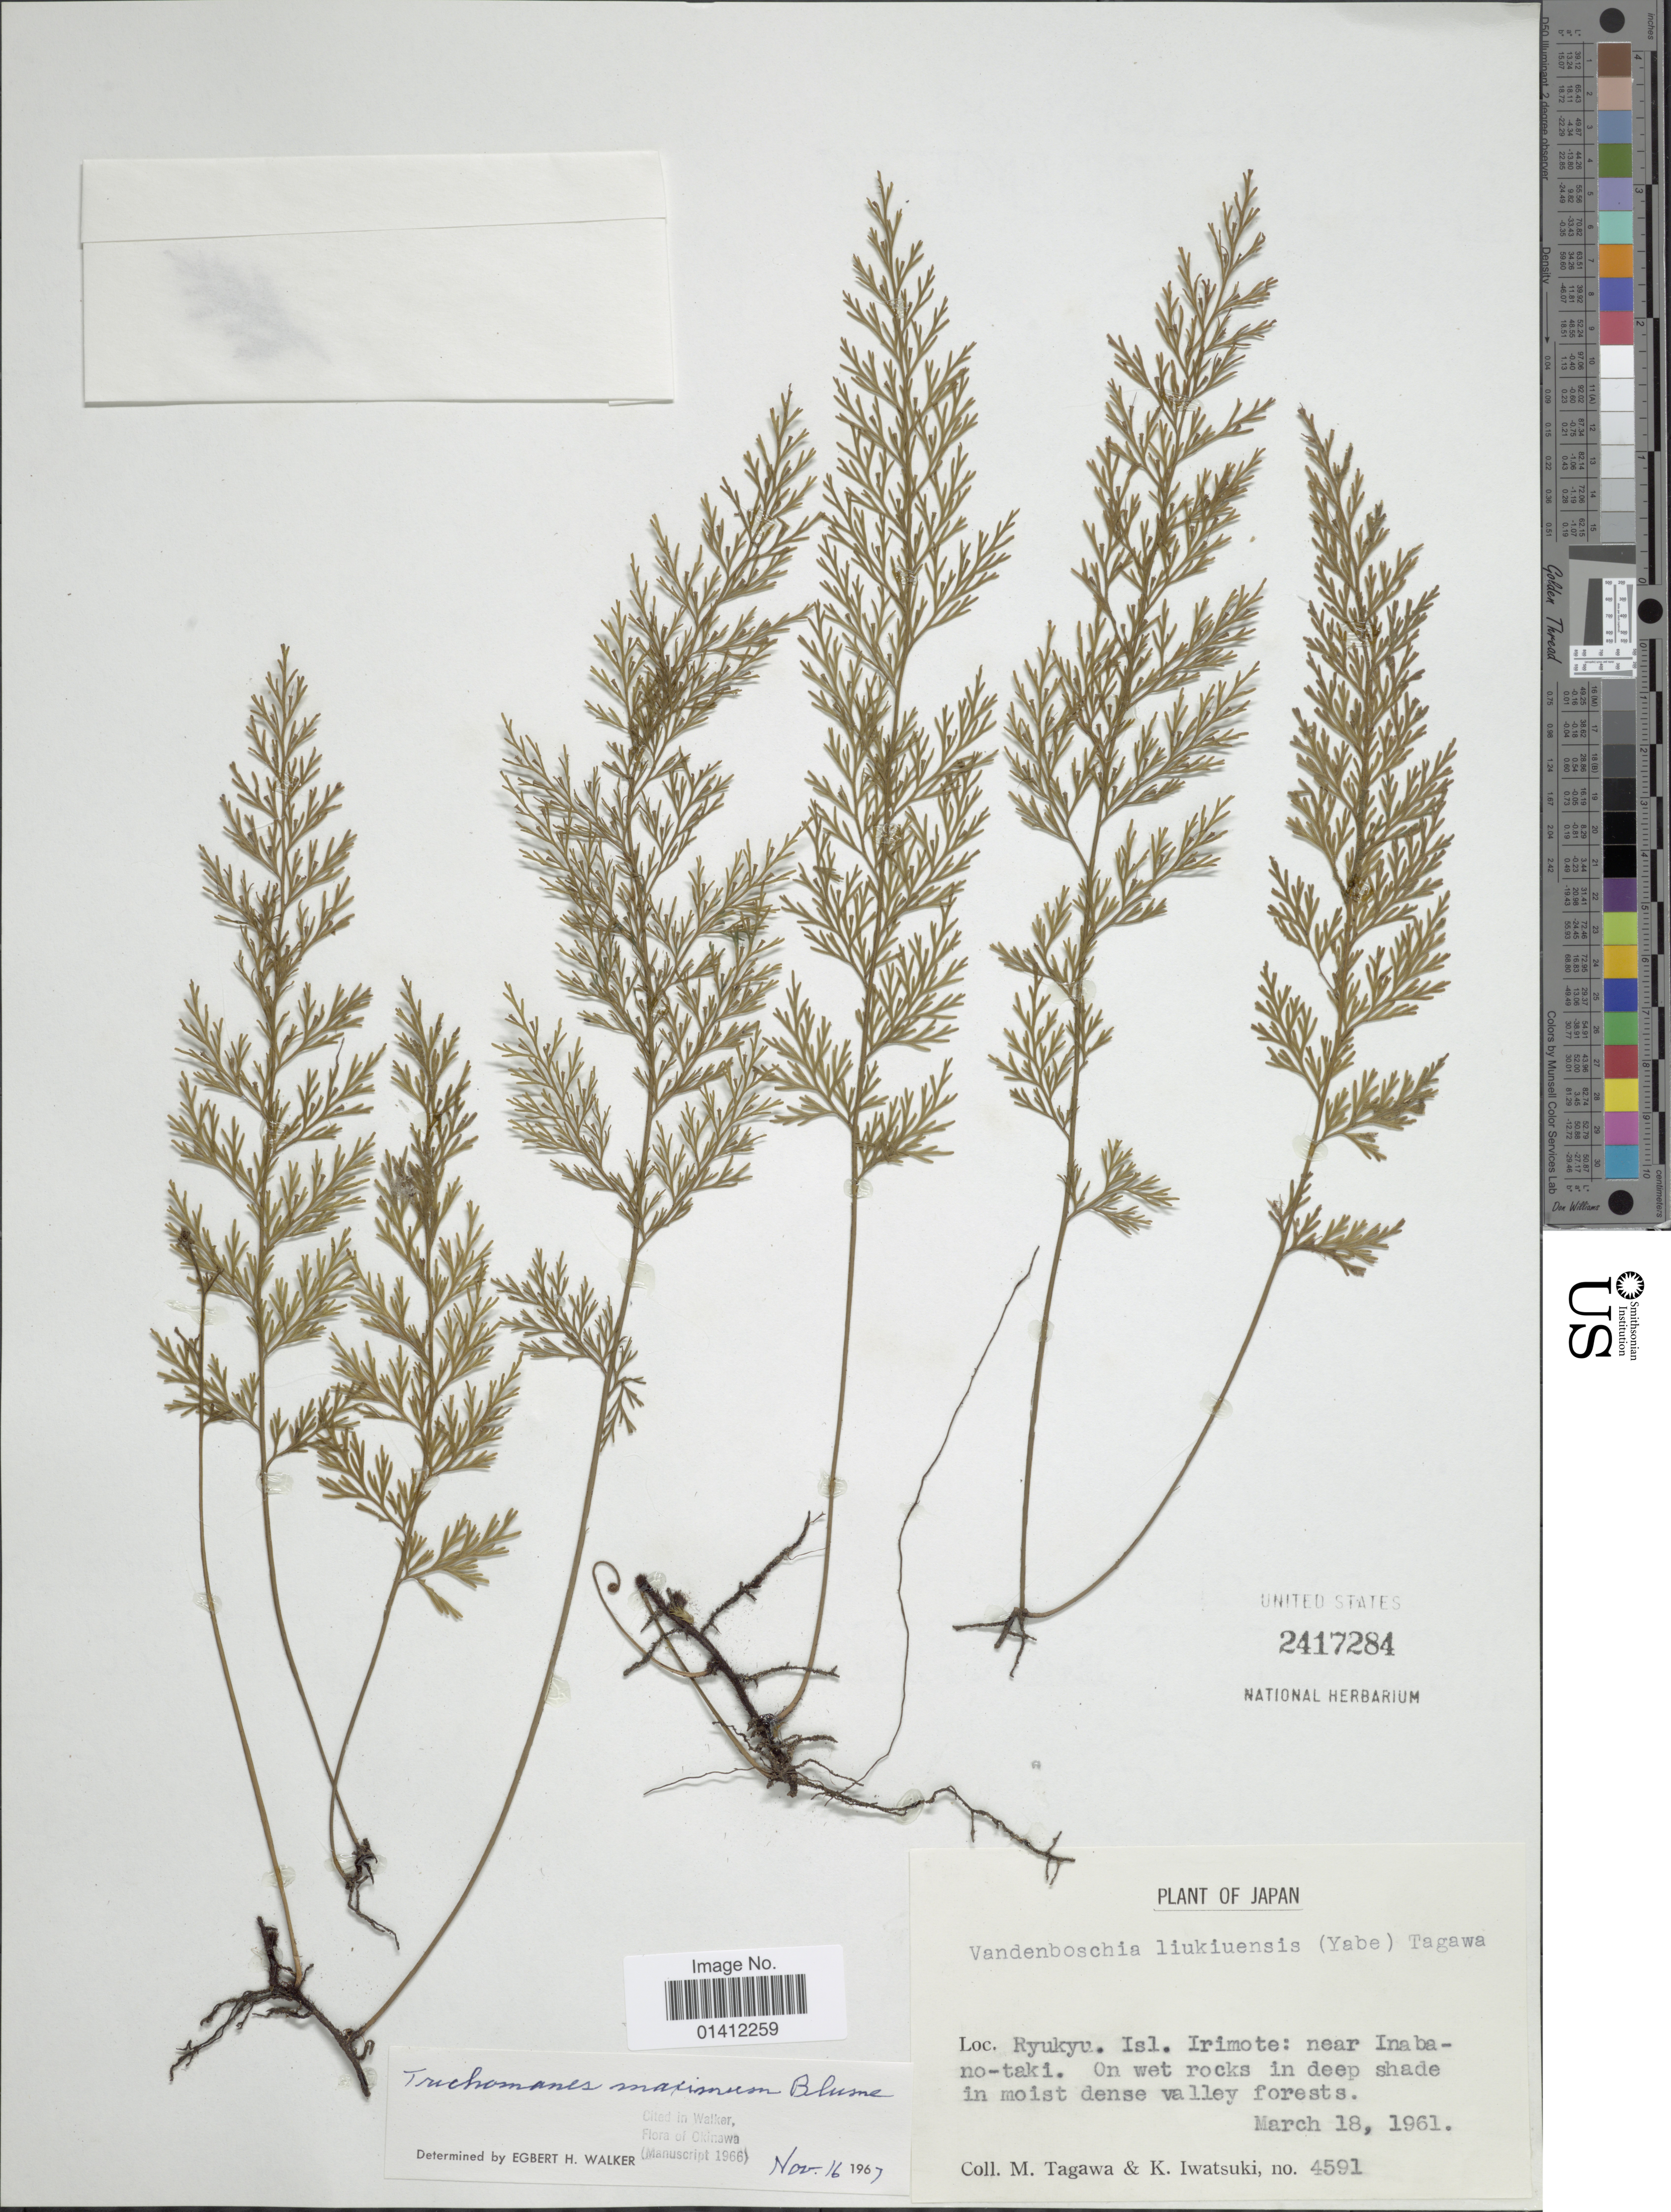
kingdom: Plantae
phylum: Tracheophyta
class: Polypodiopsida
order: Hymenophyllales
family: Hymenophyllaceae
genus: Vandenboschia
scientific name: Vandenboschia maxima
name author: (Blume) Copel.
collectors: M. Tagawa & K. Iwatsuki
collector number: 4591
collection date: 1961-03-18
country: Japan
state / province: Okinawa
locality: Ryukyu. Isl. Irimote: near Inaba-no-taki. On wet rocks in deep shade in moist dense valley forests.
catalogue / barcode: US 2417284